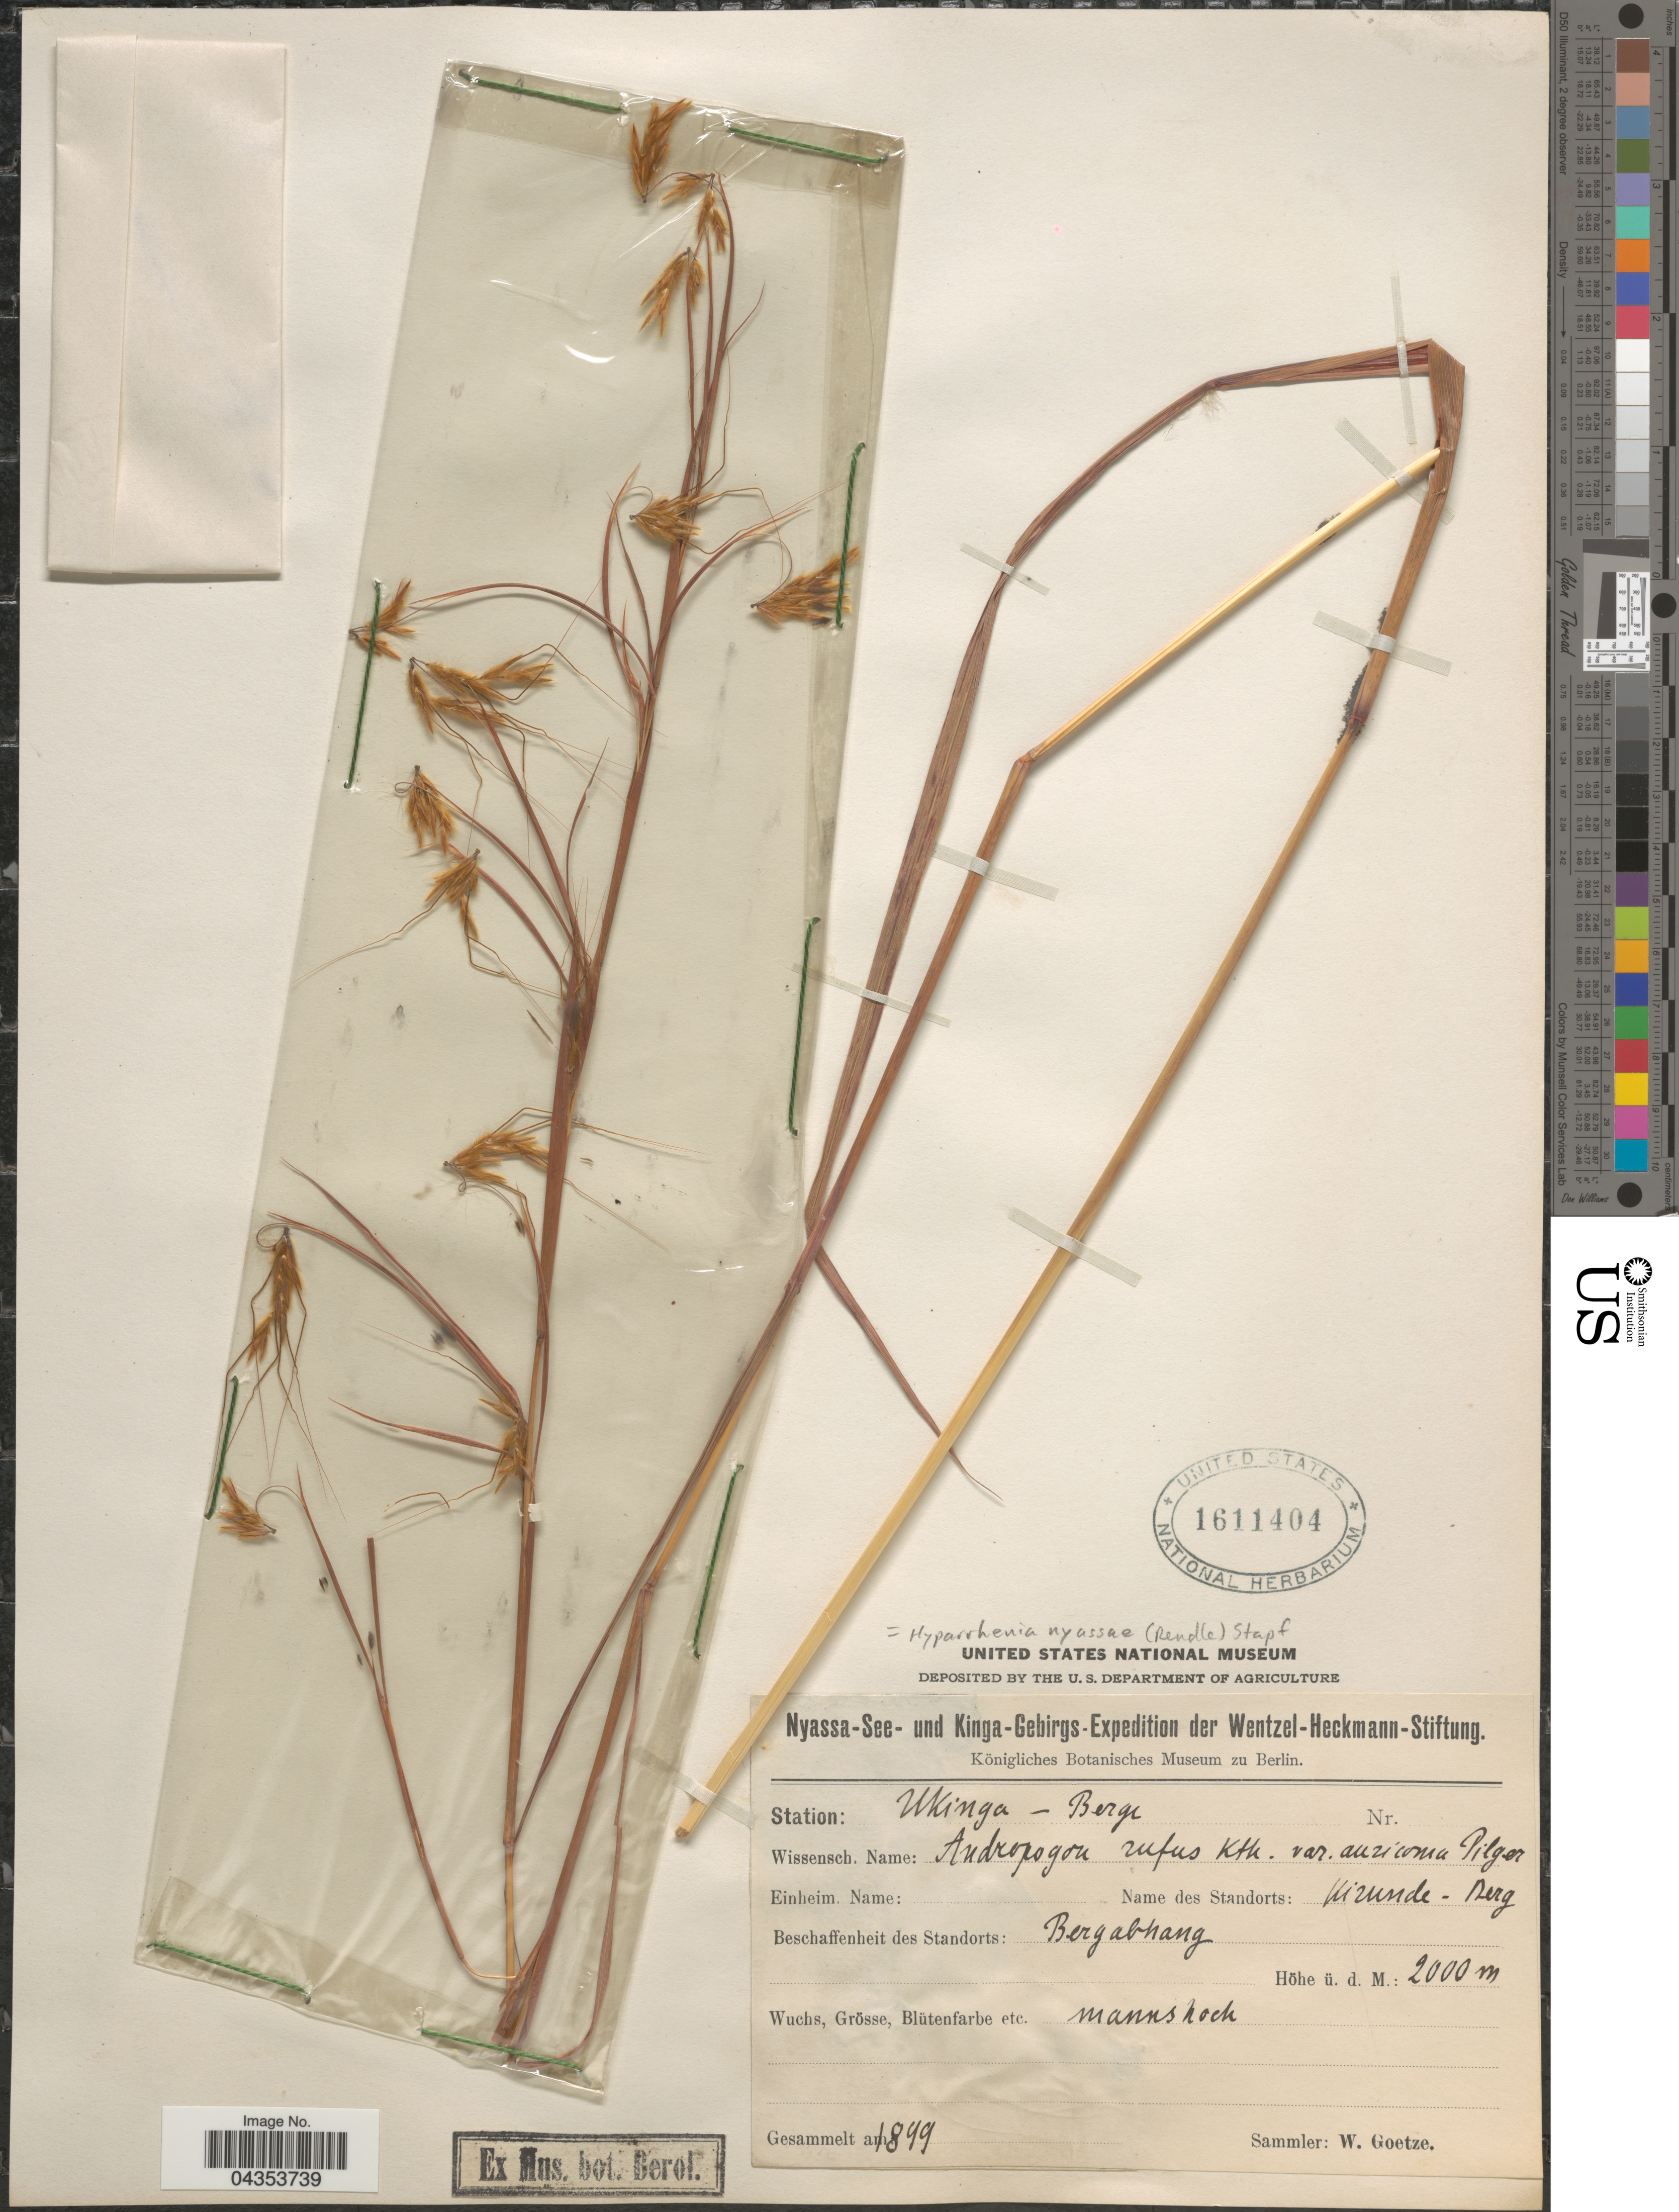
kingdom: Plantae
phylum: Tracheophyta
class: Liliopsida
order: Poales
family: Poaceae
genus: Hyparrhenia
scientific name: Hyparrhenia nyassae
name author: (Rendle) Stapf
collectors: W. Goetze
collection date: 1899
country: Tanzania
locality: Nyassa-See- und Kinga-Gebirgs-Expedition der Wentzel-Heckmann-Stifung. Station: Ukinga - Berge.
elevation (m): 2000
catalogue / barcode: US 1611404